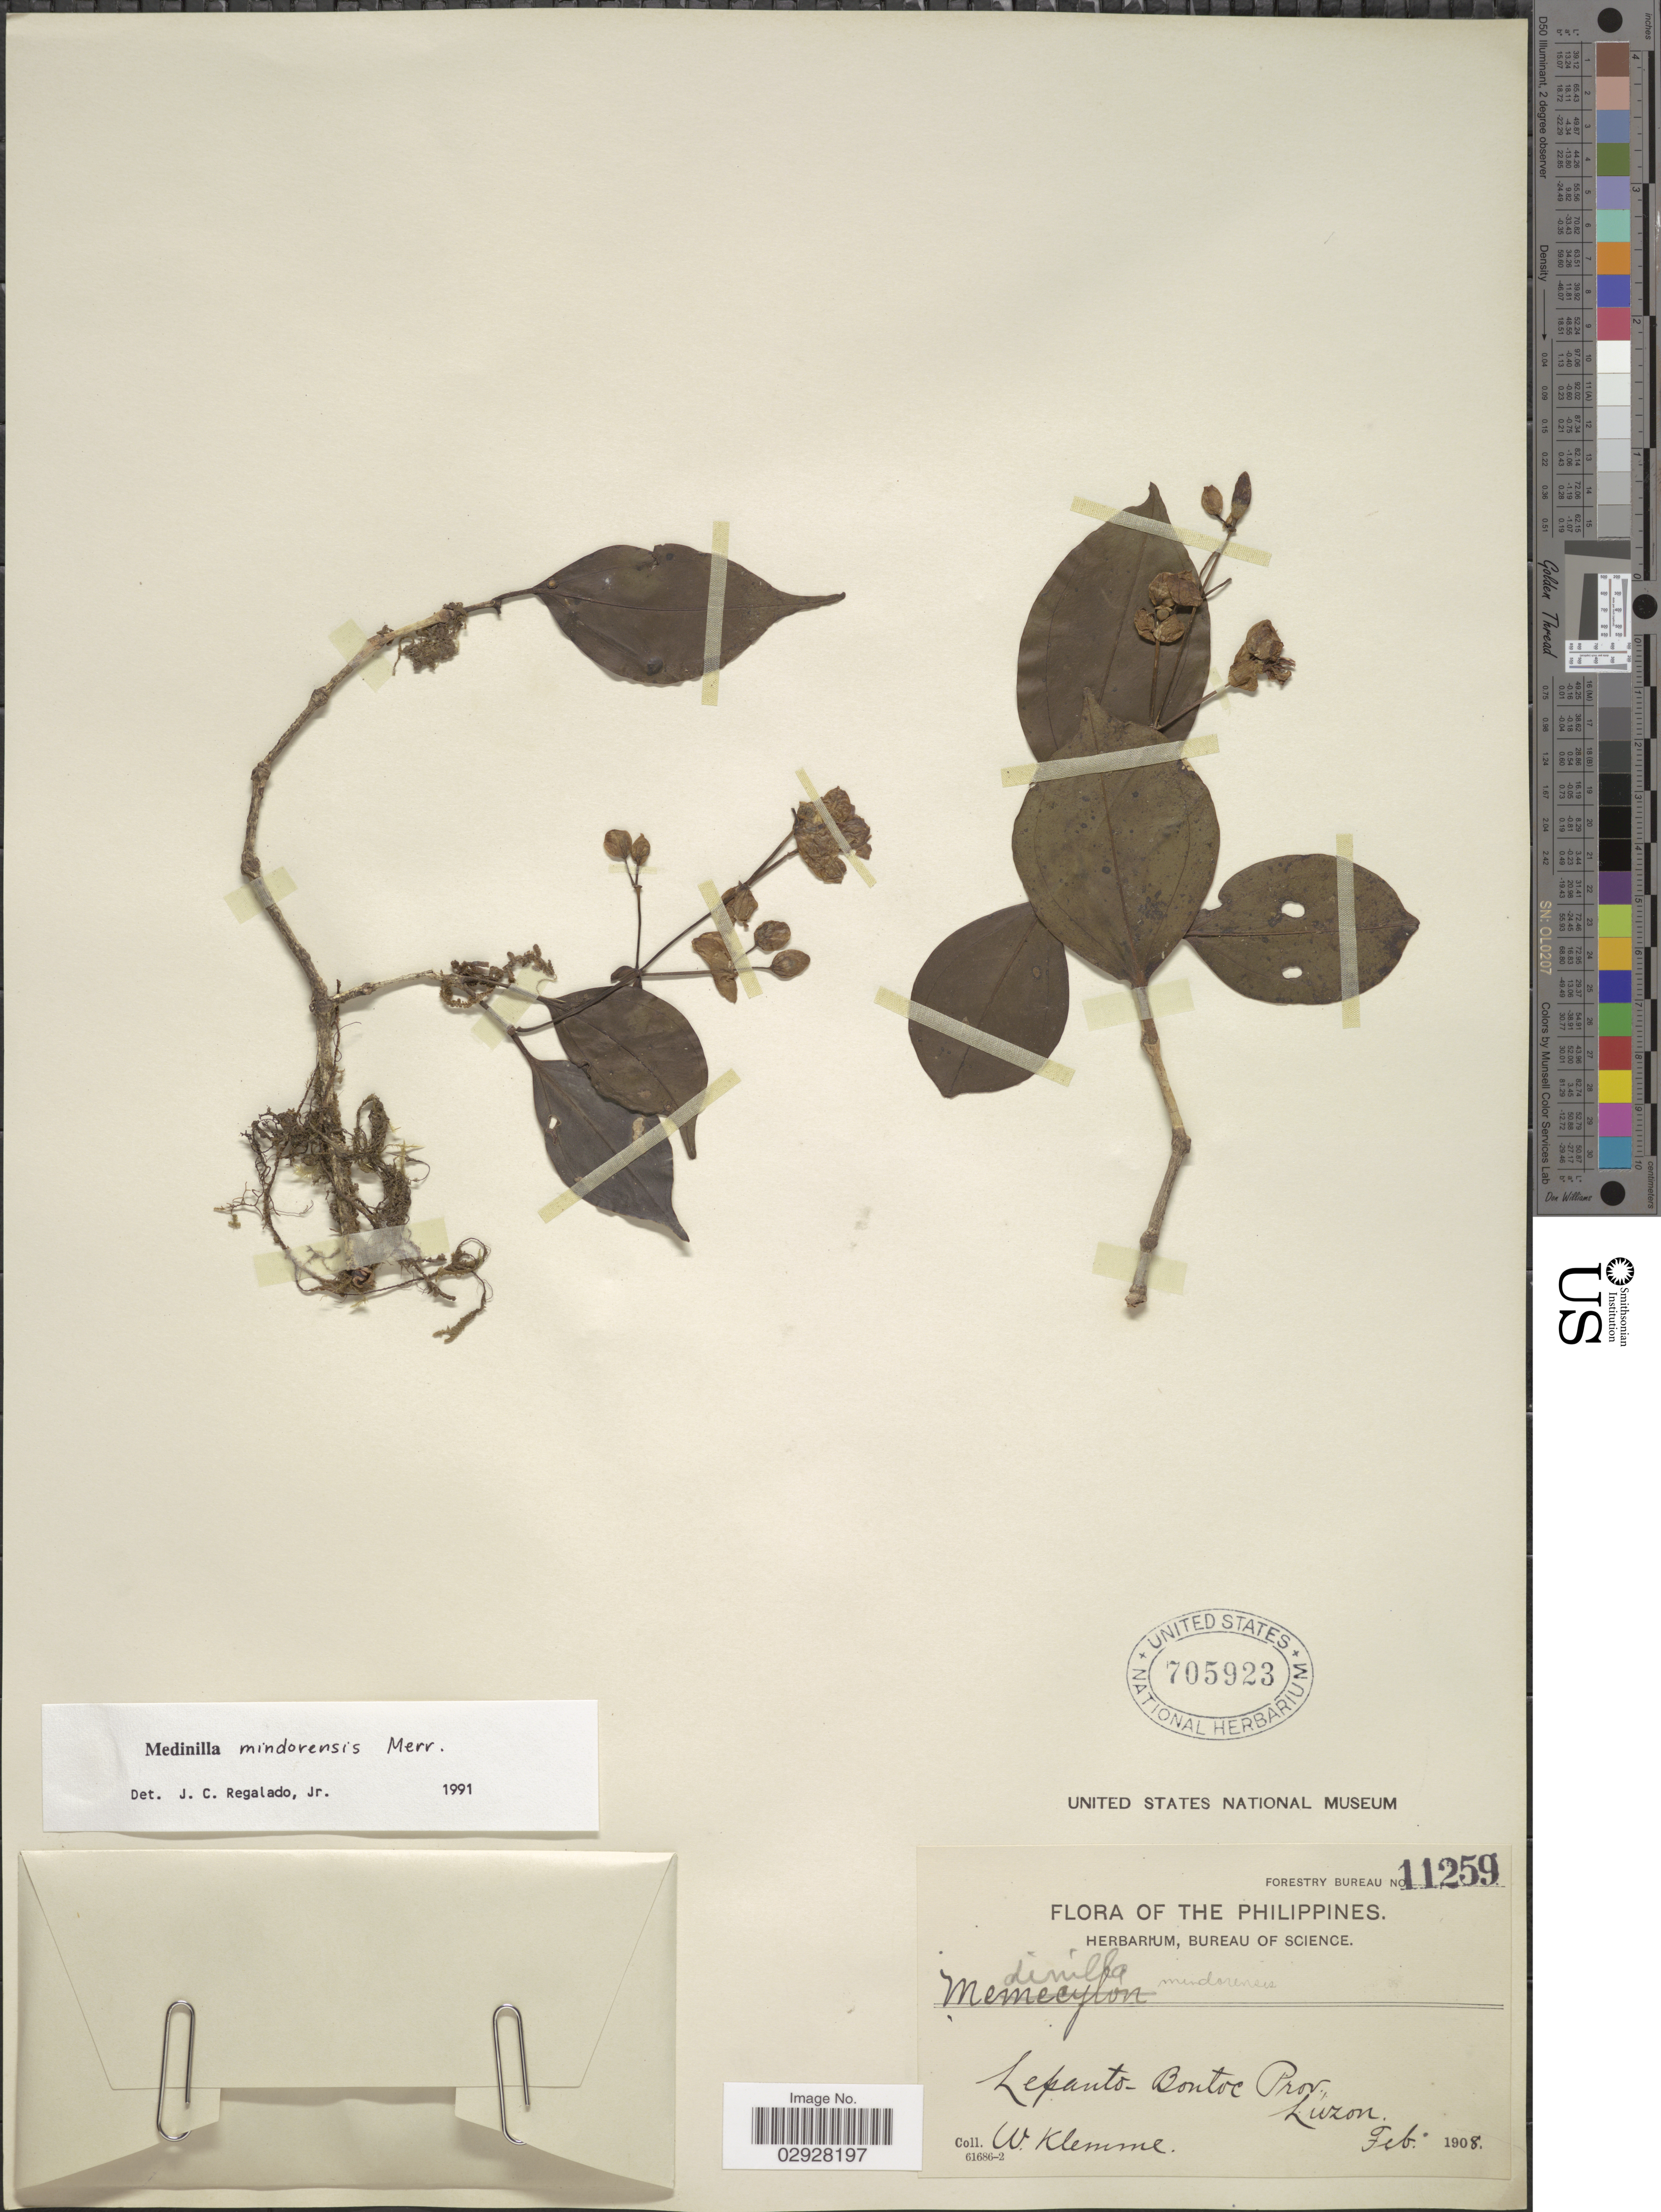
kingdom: Plantae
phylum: Tracheophyta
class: Magnoliopsida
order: Myrtales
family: Melastomataceae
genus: Medinilla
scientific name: Medinilla mindorensis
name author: Merr.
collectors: W. Klemme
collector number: Forestry Bureau 11259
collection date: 1908-02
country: Philippines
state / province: Cordillera (Administrative Region)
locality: Lepanto-Bontoc Prov., Luzon.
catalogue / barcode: US 705923